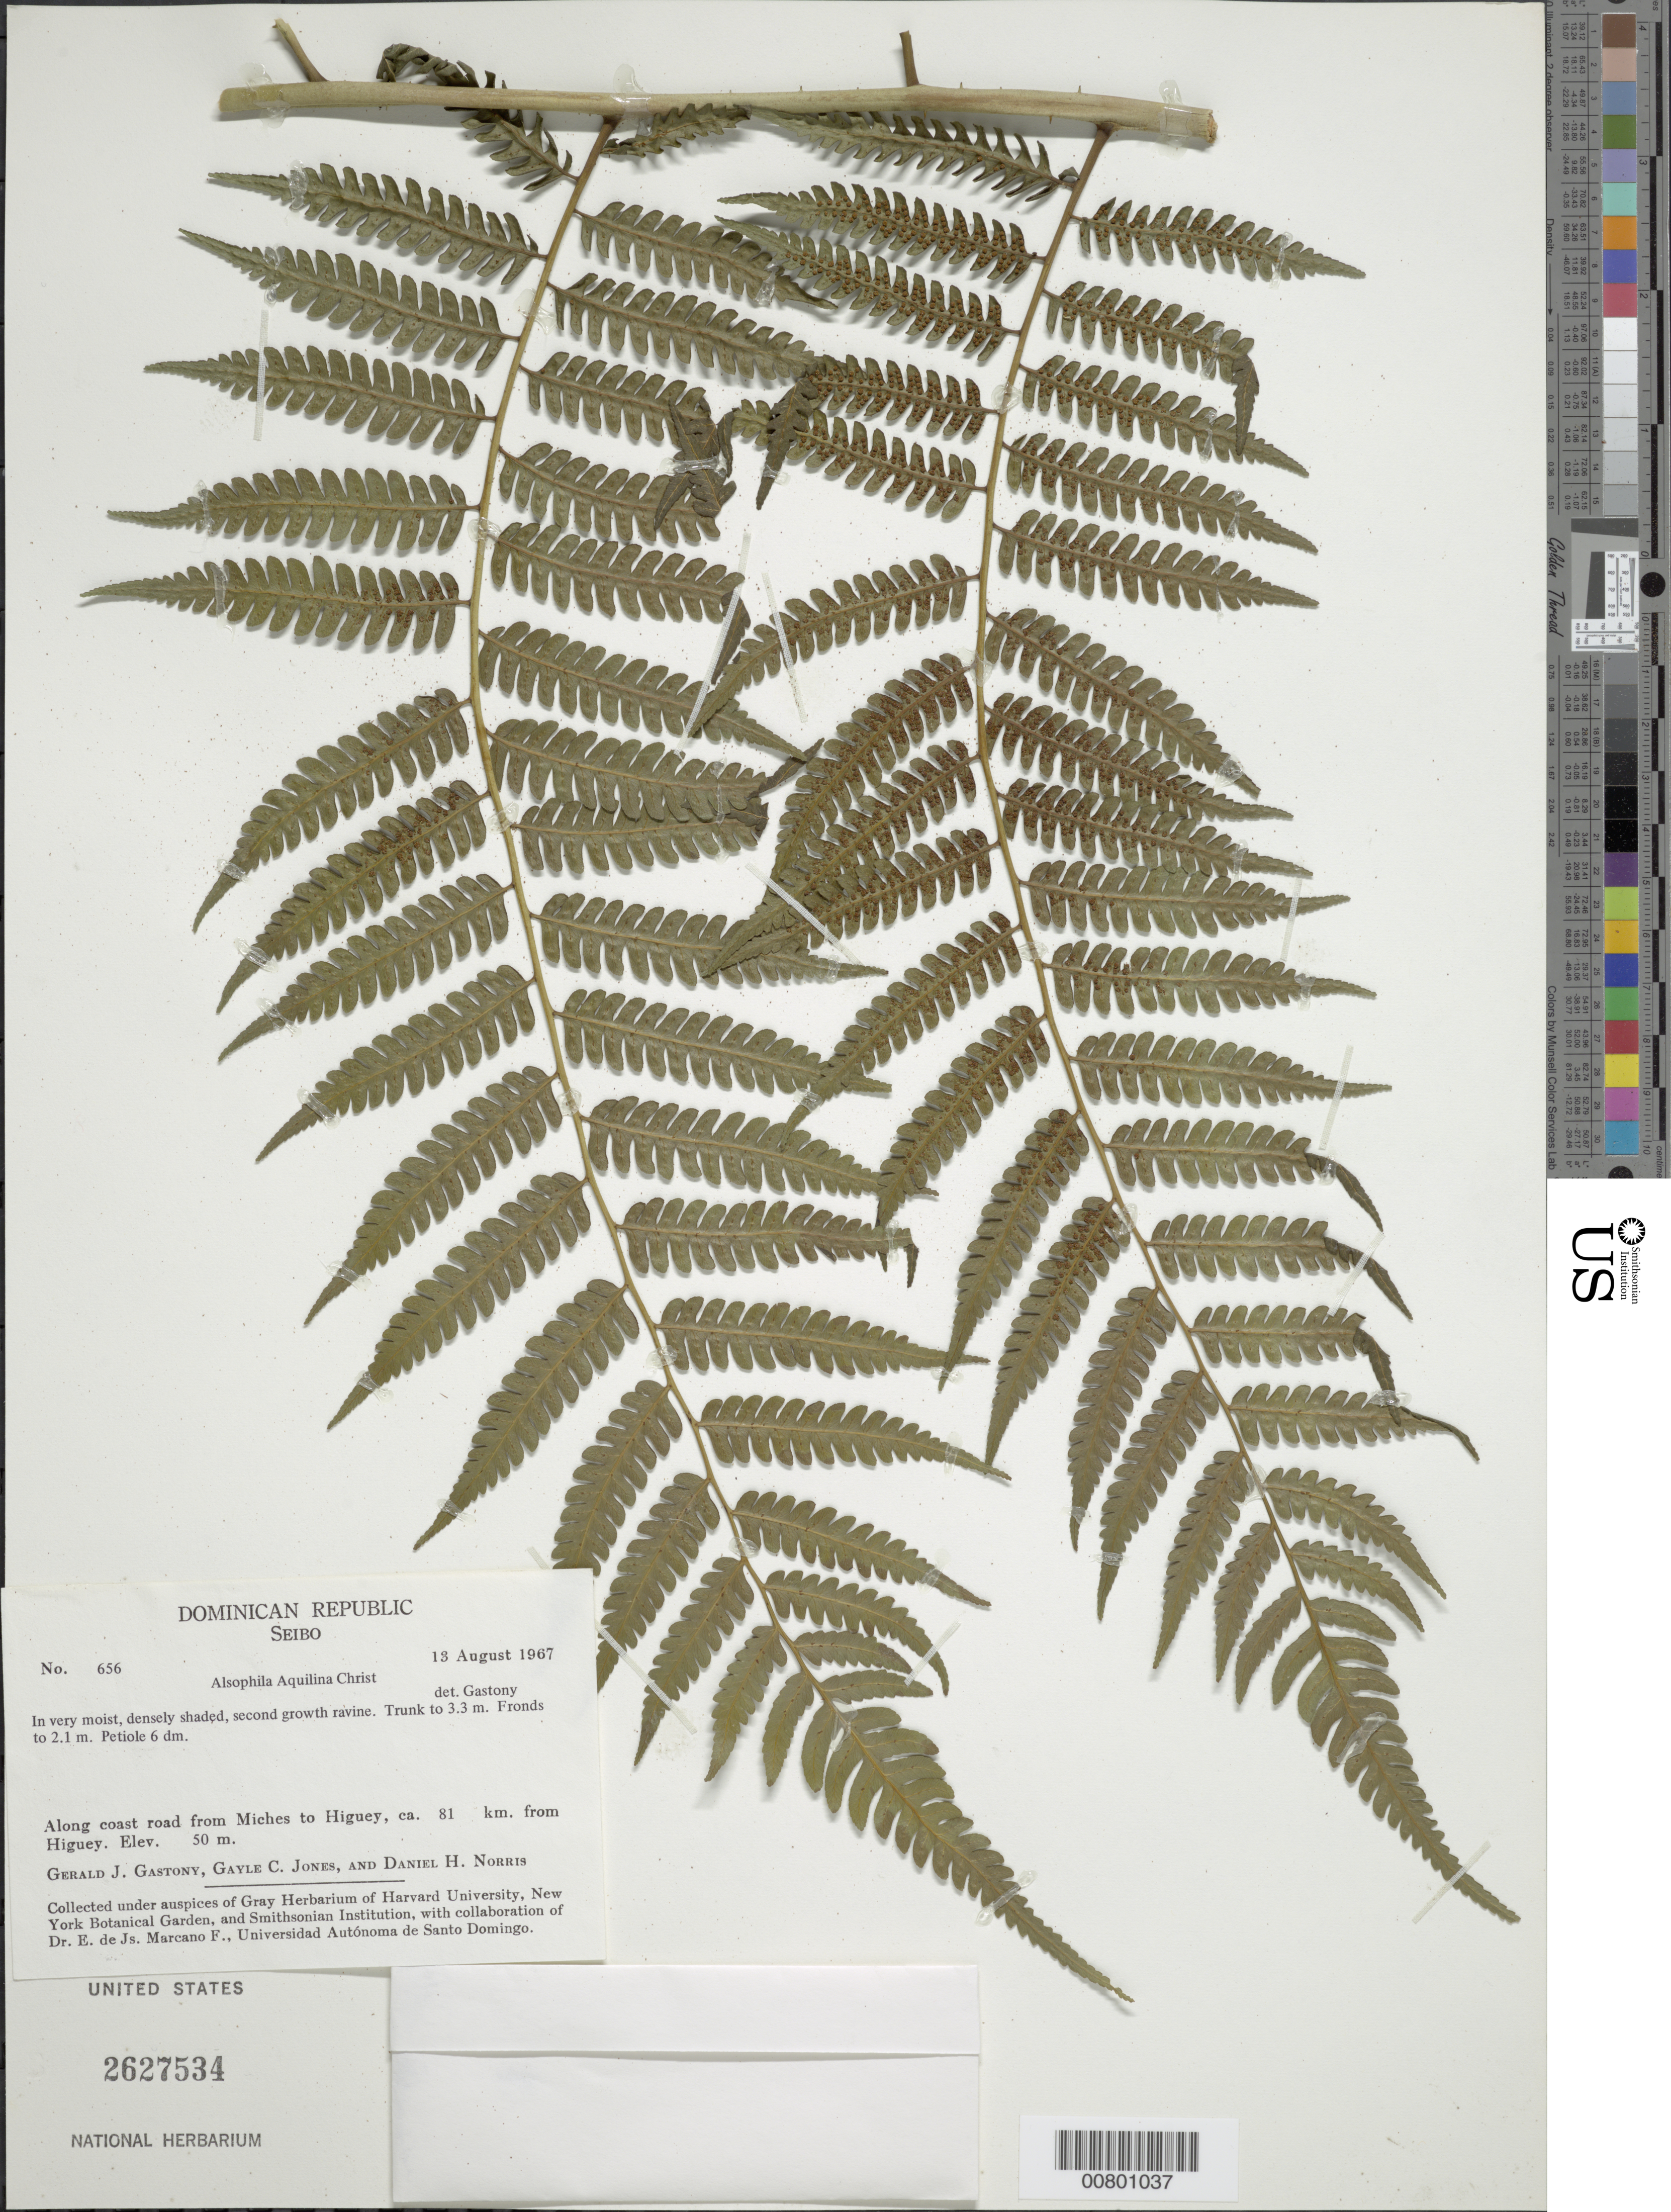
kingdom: Plantae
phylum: Tracheophyta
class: Polypodiopsida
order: Cyatheales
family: Cyatheaceae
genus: Cyathea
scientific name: Cyathea parvula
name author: (Jenman) Domin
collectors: G. Gastony, G. C. Jones & D. H. Norris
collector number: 656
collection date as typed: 13 Aug 1967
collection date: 1967-08-13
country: Dominican Republic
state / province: El Seibo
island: Hispaniola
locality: Miches to Higuey road, 81 km from Higuey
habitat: Very moist, densely shaded, second growth ravine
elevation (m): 50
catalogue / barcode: US 2627534